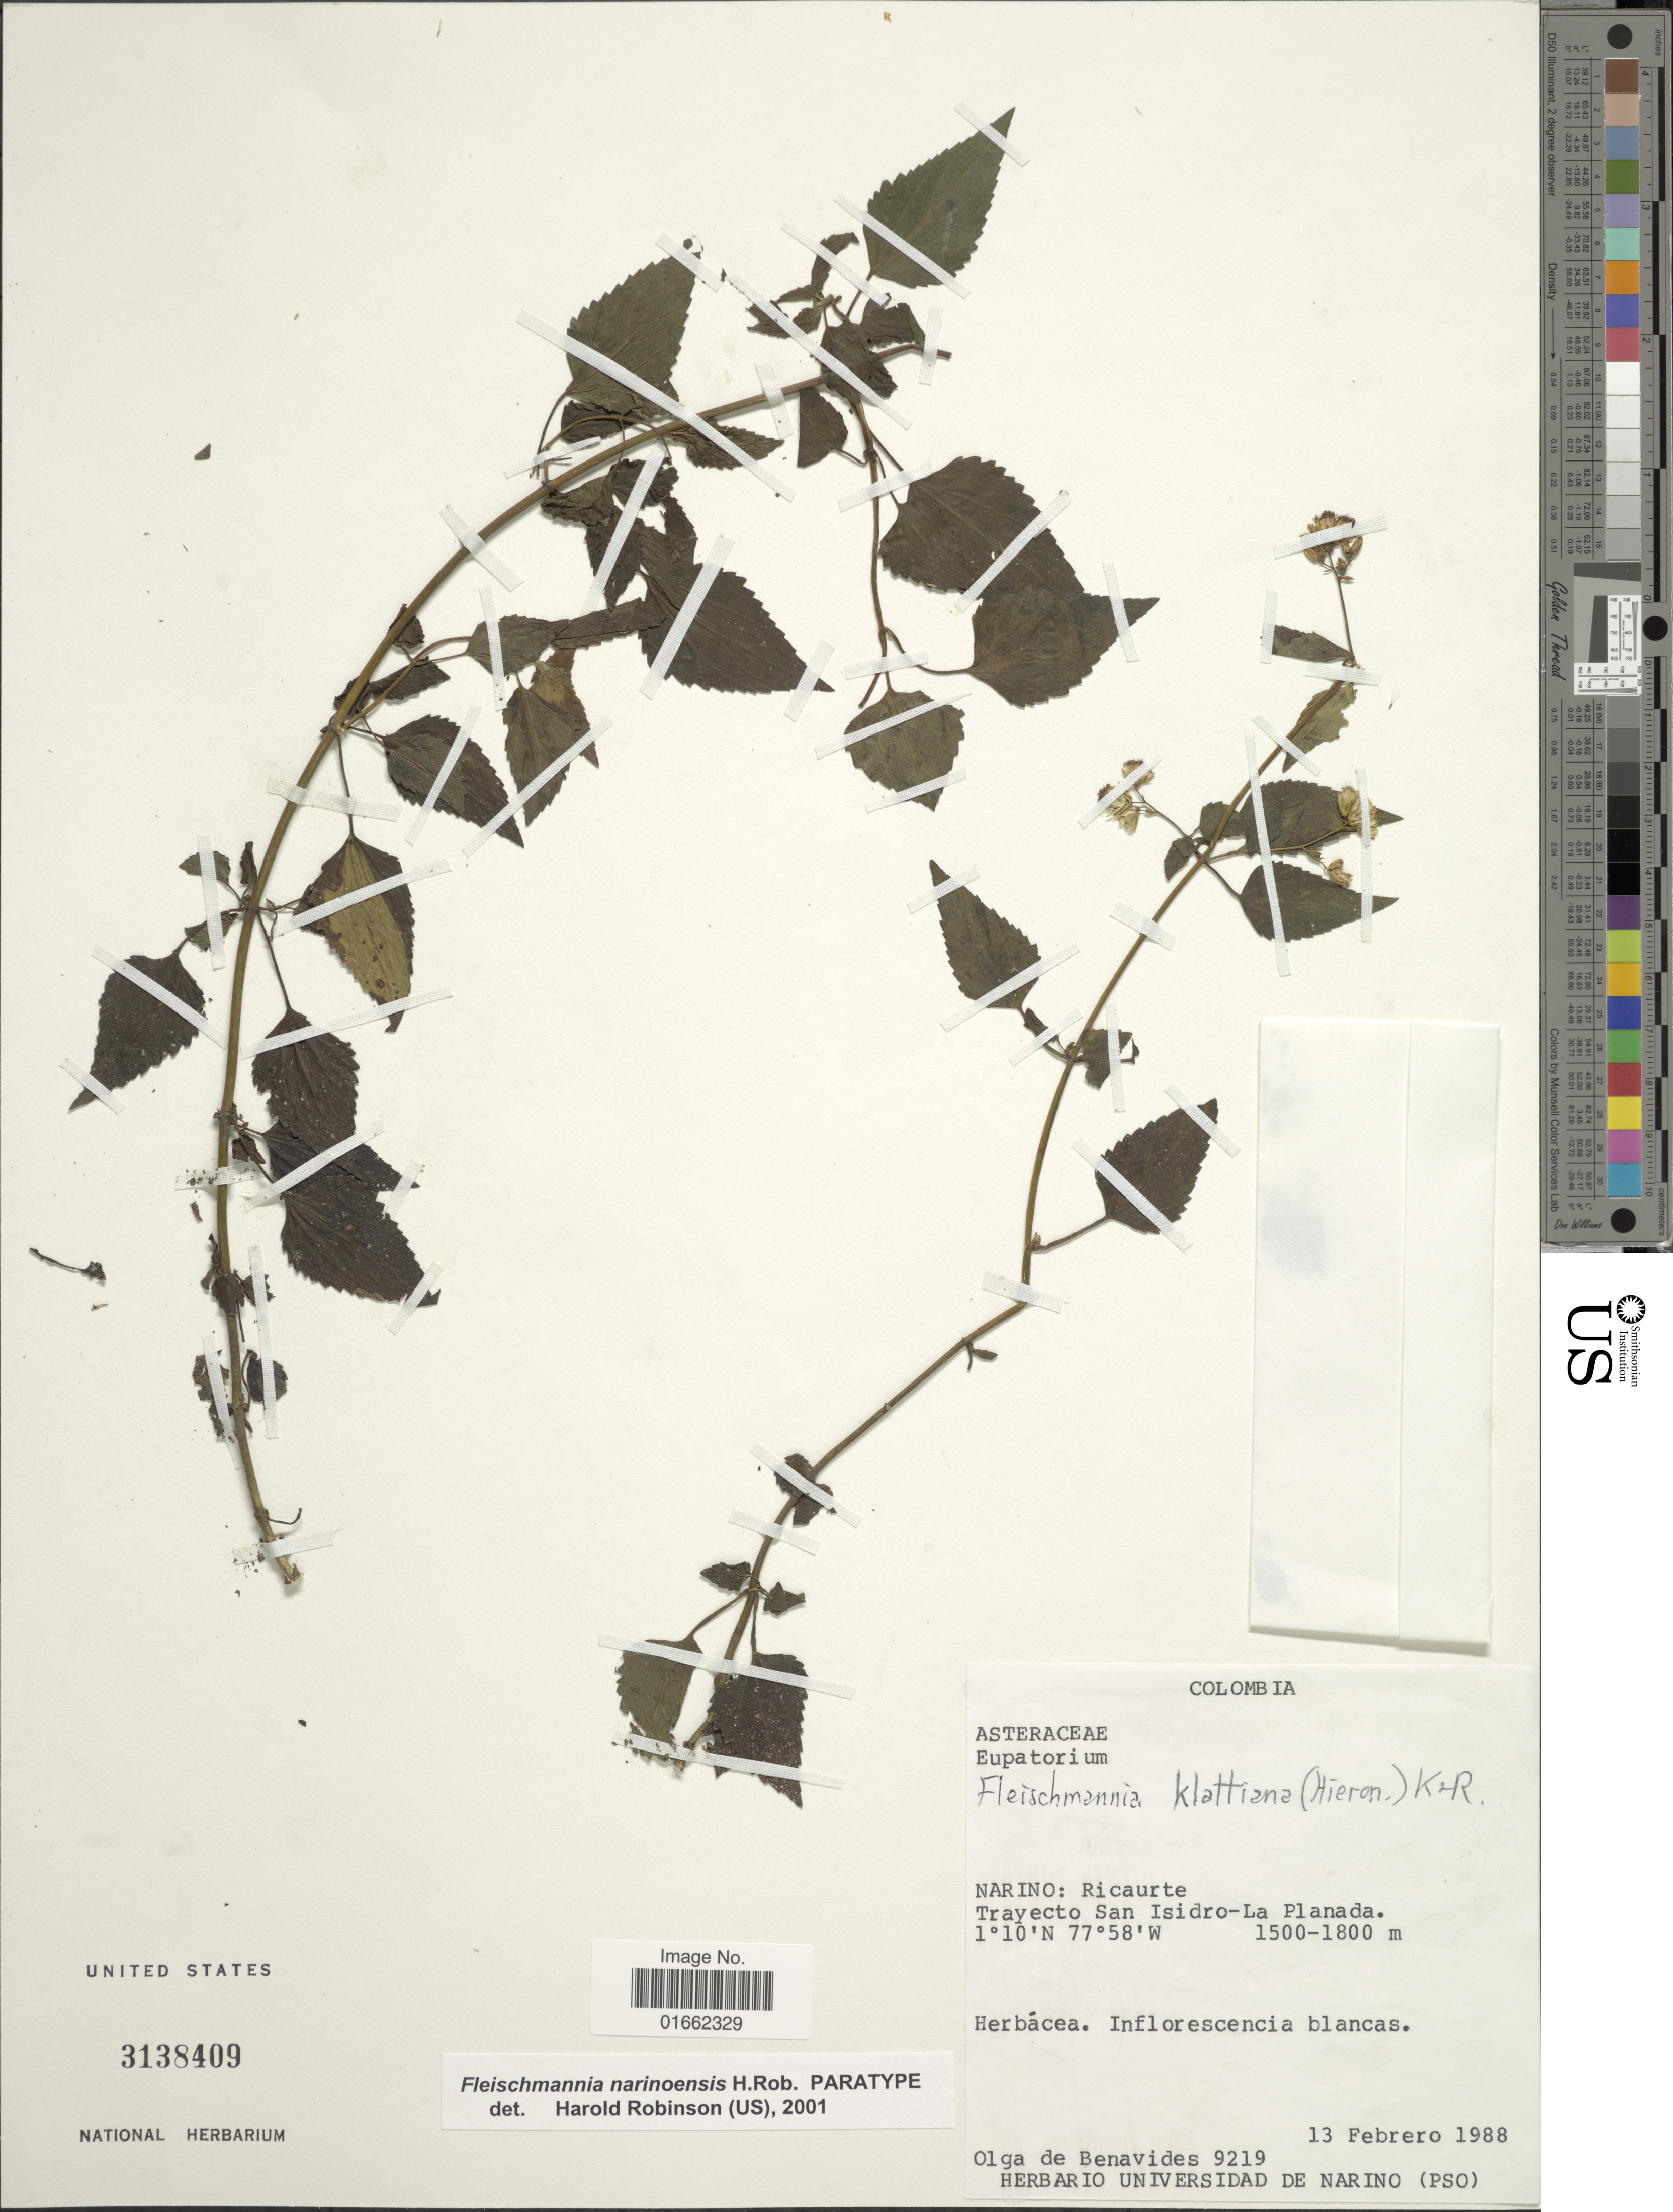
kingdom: Plantae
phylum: Tracheophyta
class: Magnoliopsida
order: Asterales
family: Asteraceae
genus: Fleischmannia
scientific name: Fleischmannia narinoensis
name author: H. Rob.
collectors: Olga S. de Benavides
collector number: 9219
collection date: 1988-02-13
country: Colombia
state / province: Nariño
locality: Narino: Ricaurte. Trayecto San Isidro - La Planada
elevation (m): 1500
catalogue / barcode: US 3138409